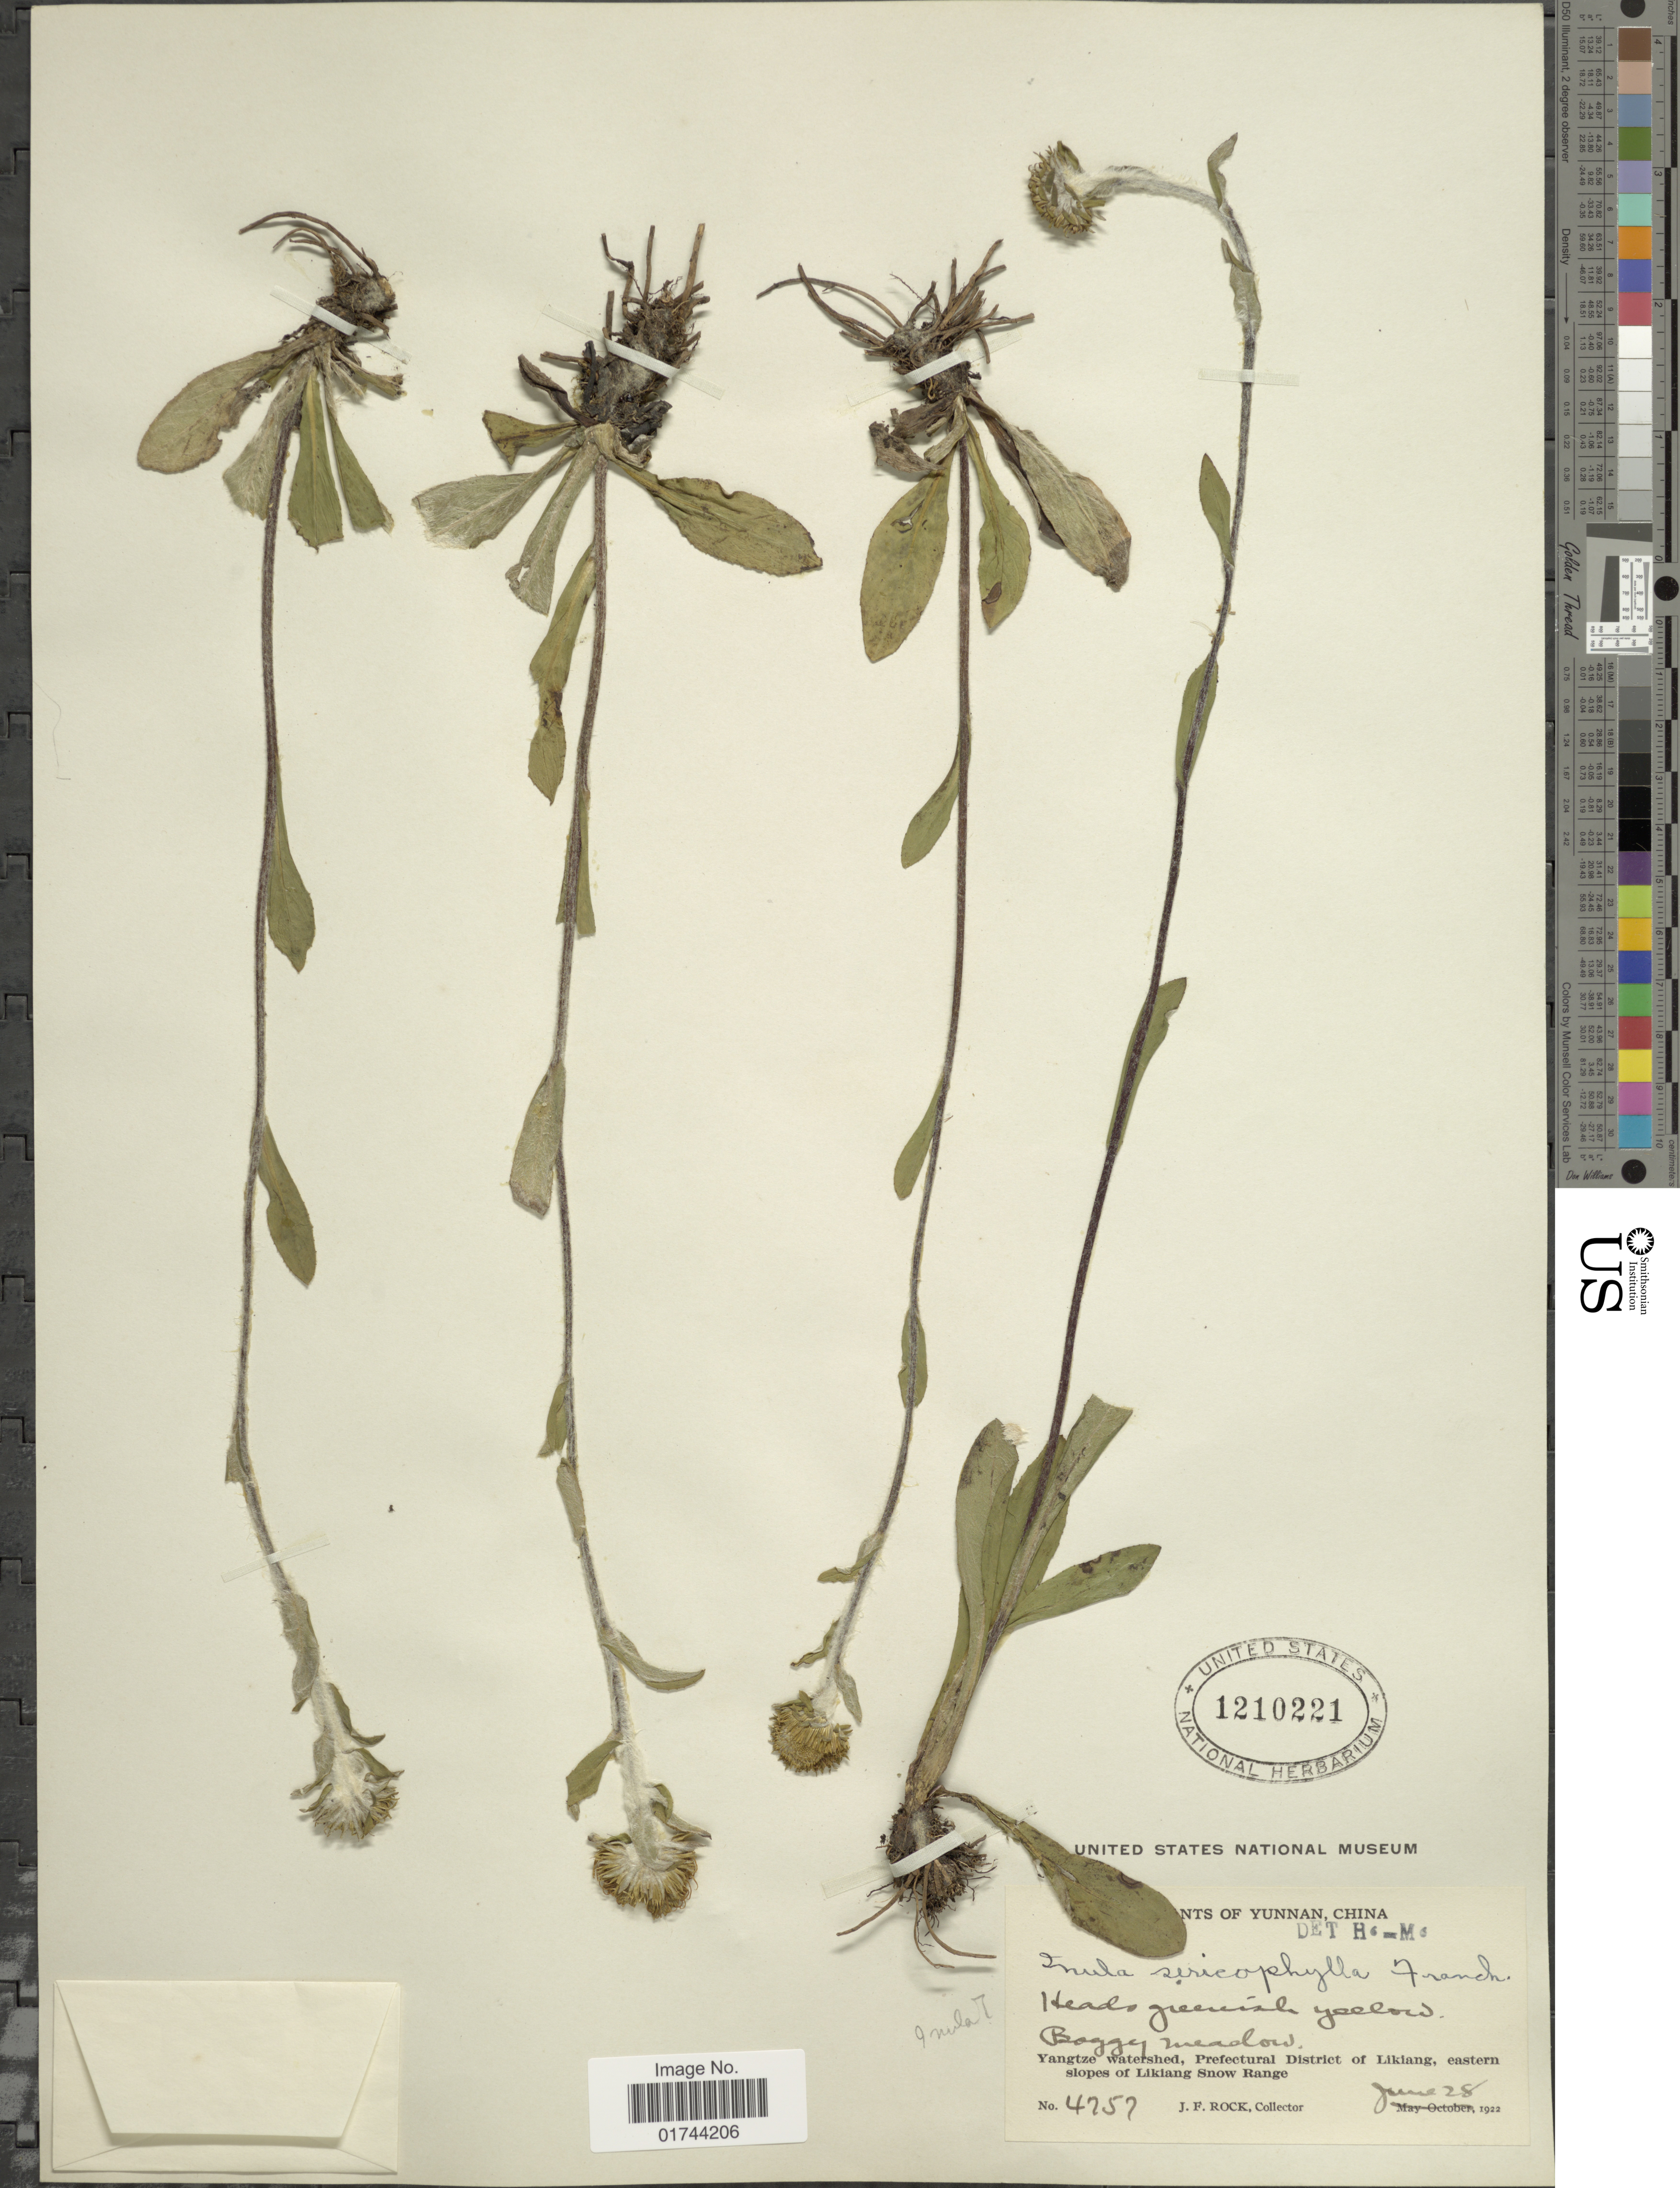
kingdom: Plantae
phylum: Tracheophyta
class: Magnoliopsida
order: Asterales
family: Asteraceae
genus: Inula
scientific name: Inula sericophylla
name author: Franch.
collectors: J. Rock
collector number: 4757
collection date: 1922-06-28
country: China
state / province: Yunnan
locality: Boggy meadow, Yangtze watershed, Prefectural District of Likiang, eastern slopes of Likiang Snow Range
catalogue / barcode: US 1210221